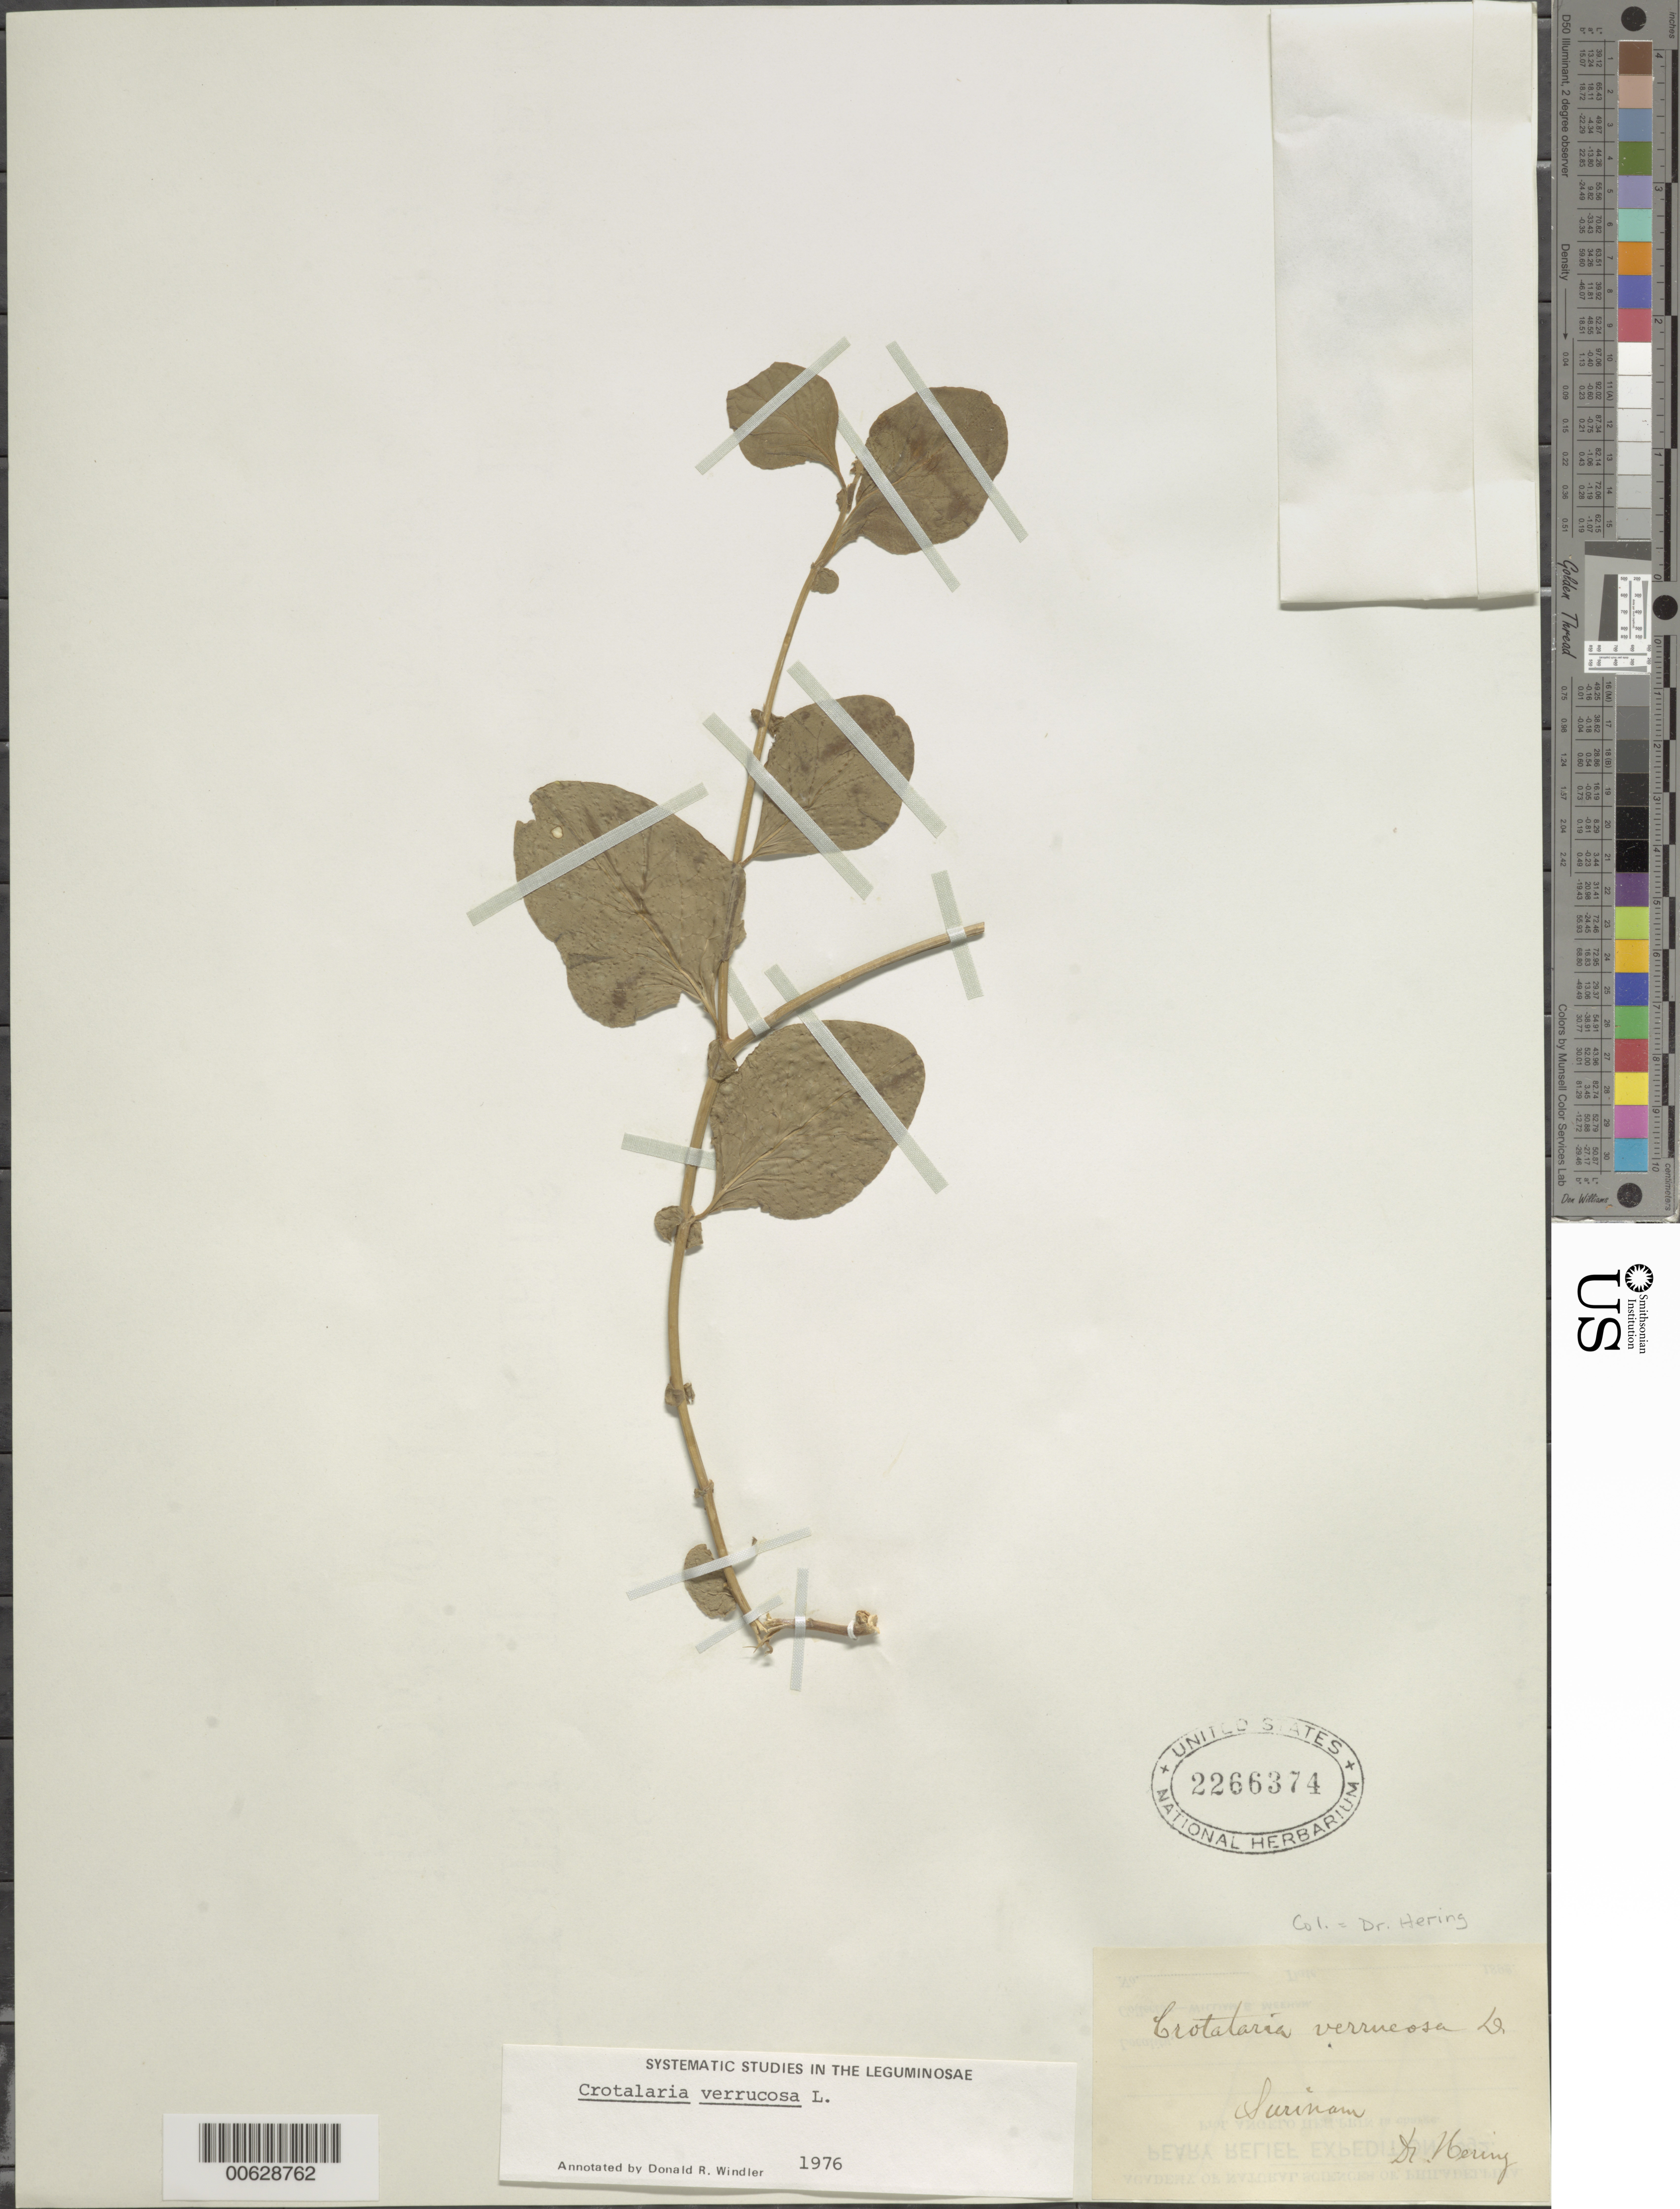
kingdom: Plantae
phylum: Tracheophyta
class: Magnoliopsida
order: Fabales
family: Fabaceae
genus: Crotalaria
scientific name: Crotalaria verrucosa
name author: L.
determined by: Windler, D. R.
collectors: C. Hering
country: Suriname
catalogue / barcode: US 2266374